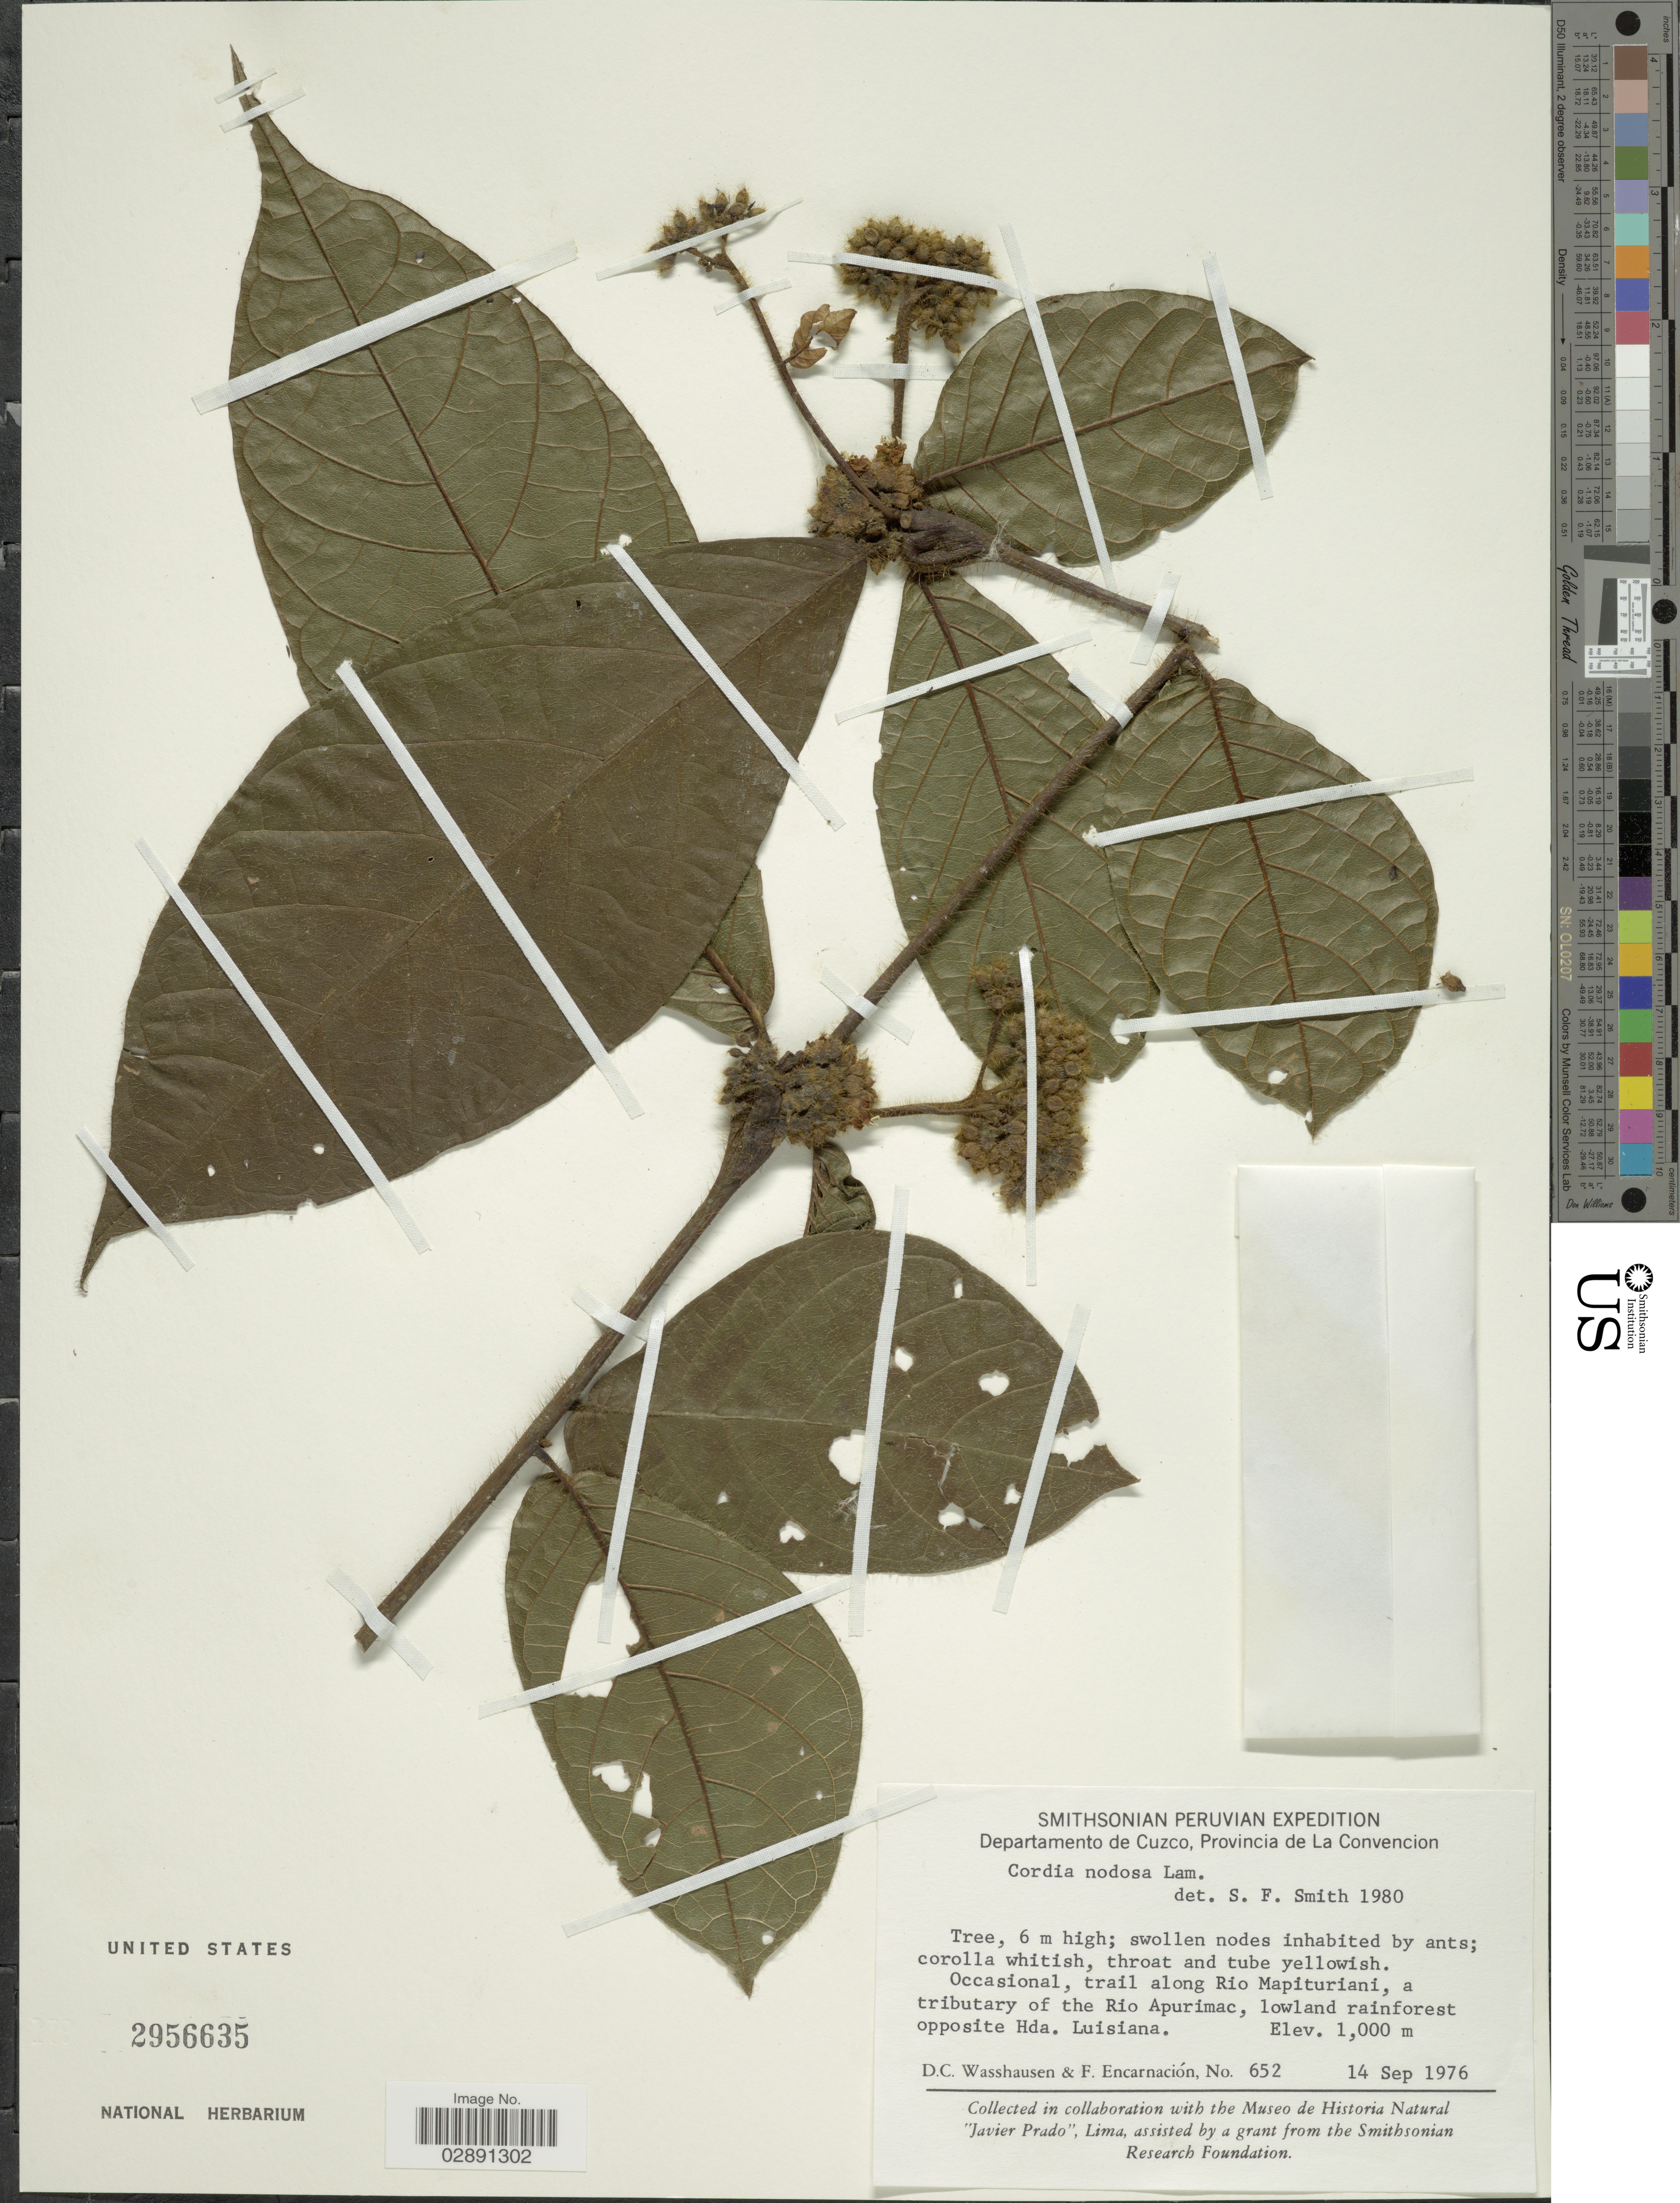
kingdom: Plantae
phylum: Tracheophyta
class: Magnoliopsida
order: Boraginales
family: Cordiaceae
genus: Cordia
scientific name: Cordia nodosa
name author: Lam.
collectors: D. C. Wasshausen & F. Encarnación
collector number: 652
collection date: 1976-09-14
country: Peru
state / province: Cusco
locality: Departamento de Cuzco, Provincia de La Convencion. Trail along Rio Mapituriani, a tributary of the Rio Apurimac, lowland rainforest opposite Hda. Luisiana.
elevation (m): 1000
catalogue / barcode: US 2956635